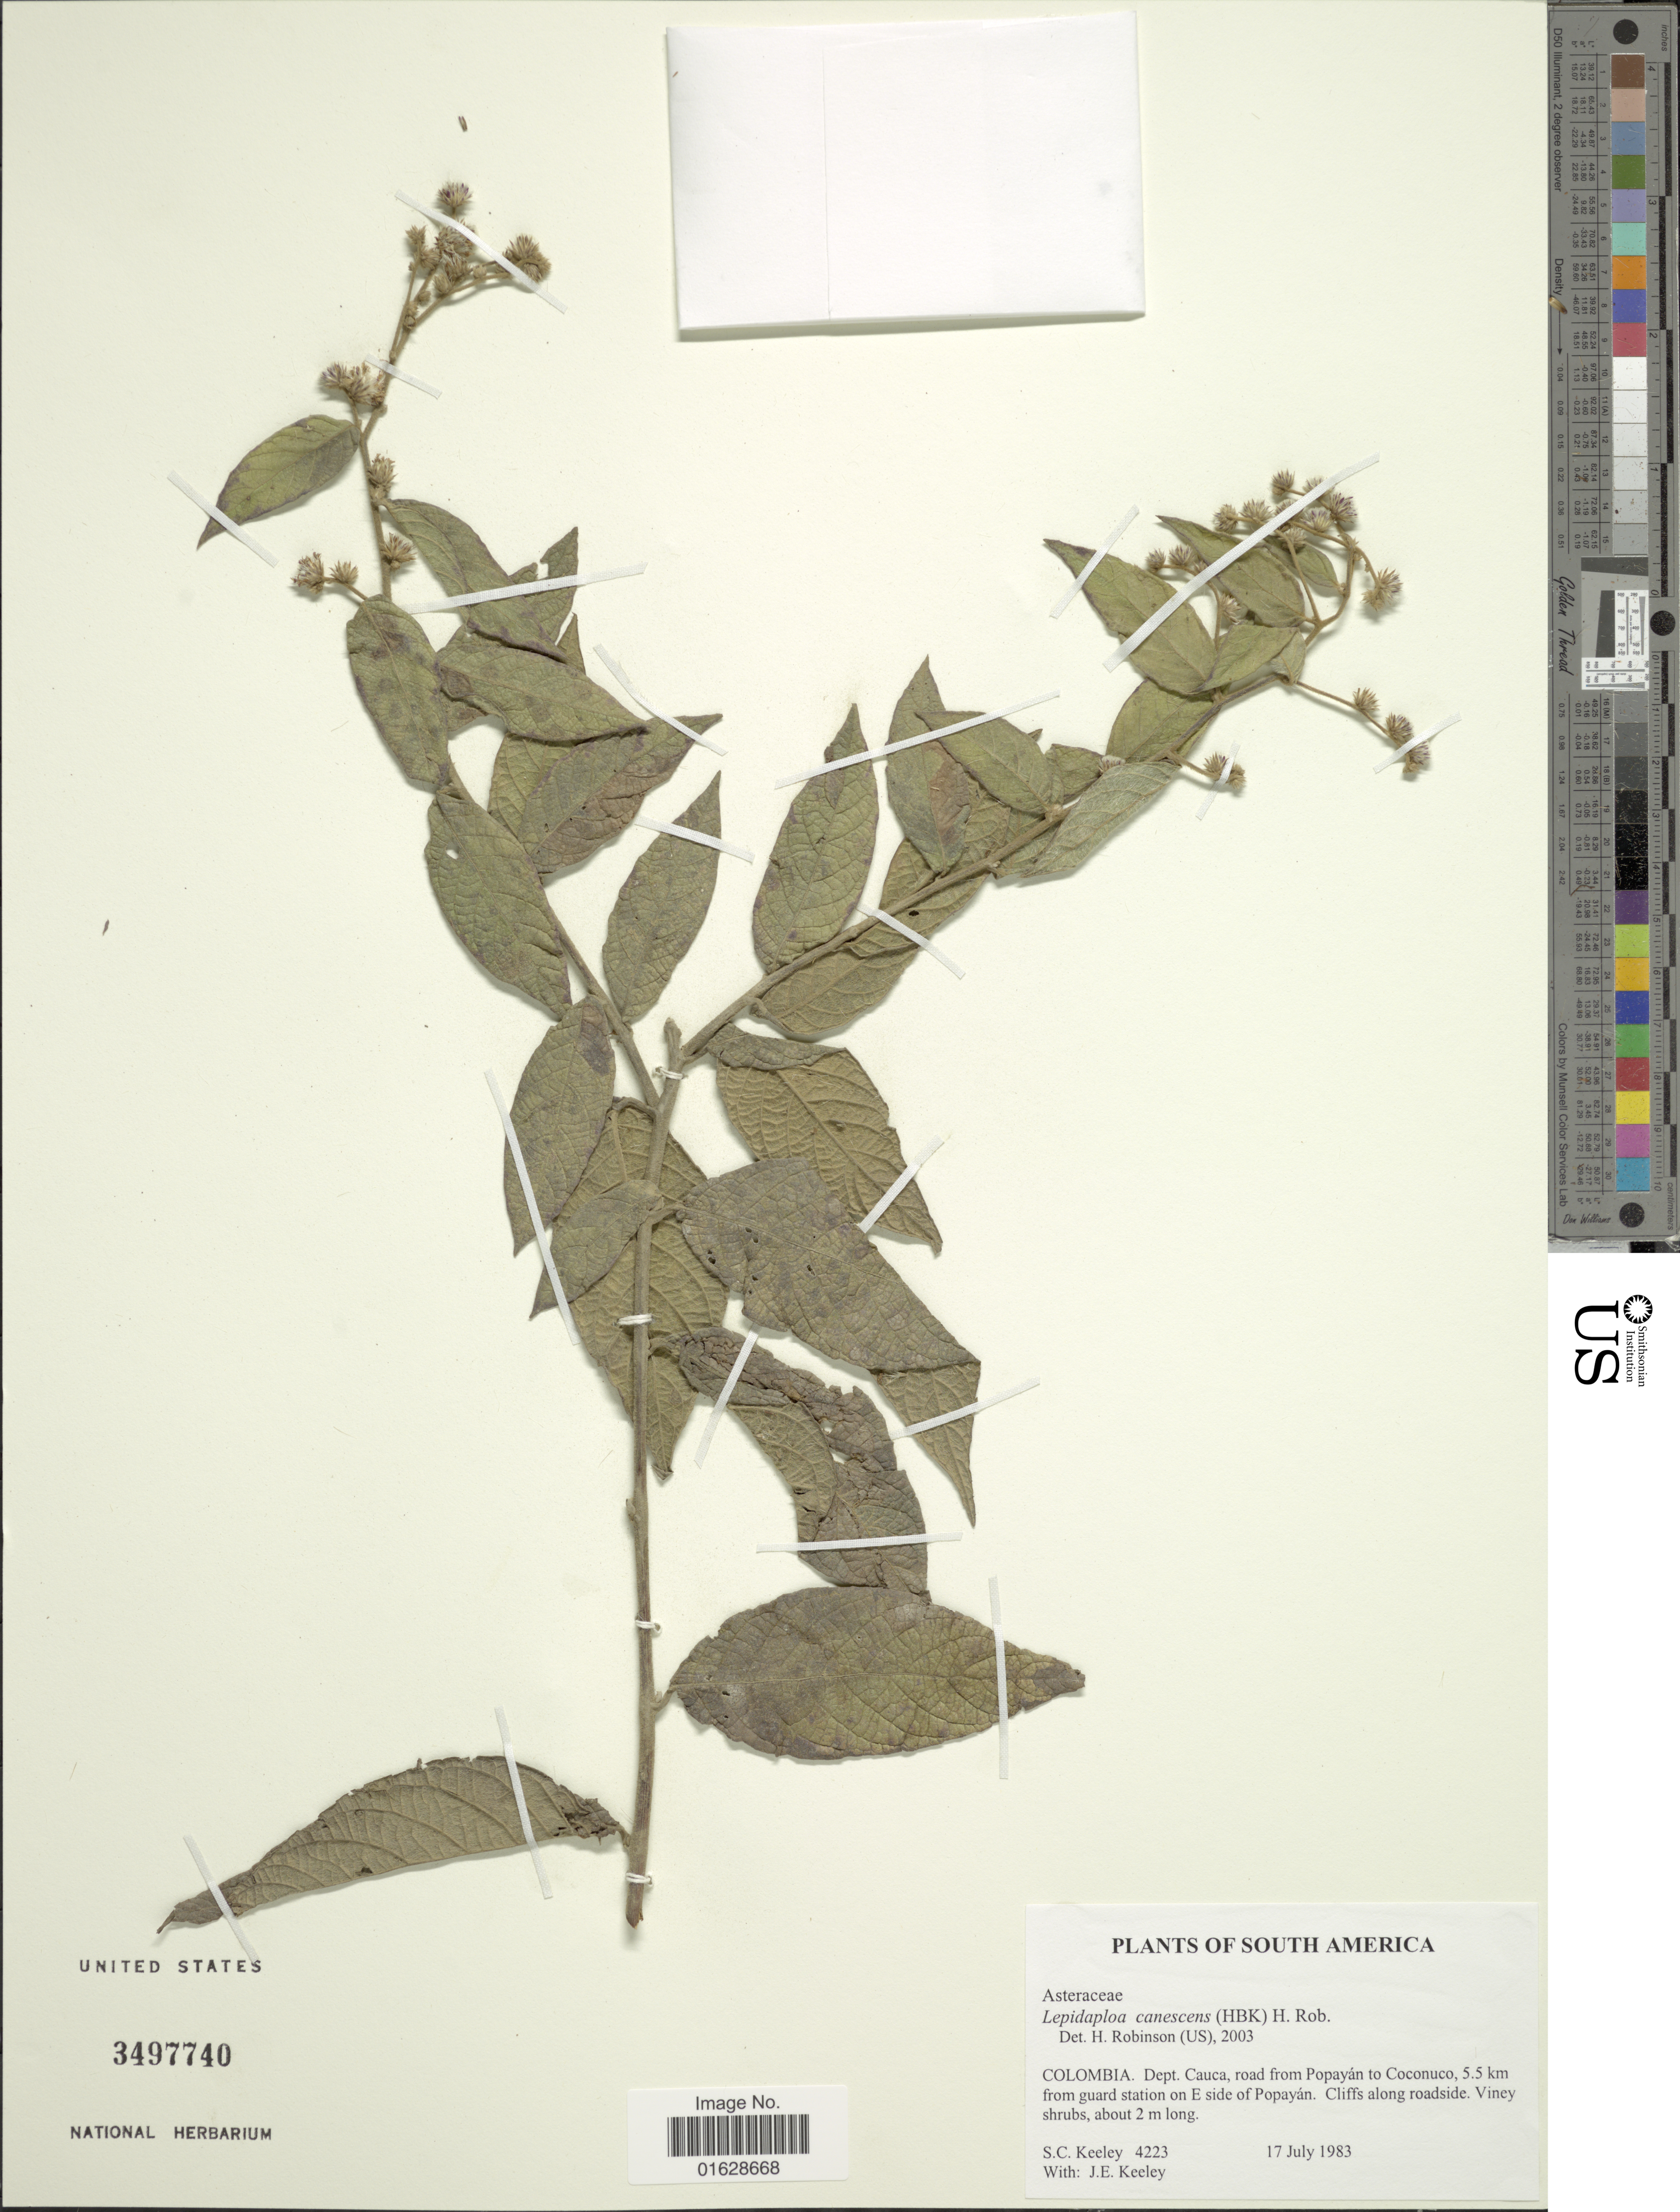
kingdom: Plantae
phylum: Tracheophyta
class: Magnoliopsida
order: Asterales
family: Asteraceae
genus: Lepidaploa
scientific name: Lepidaploa canescens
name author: (Kunth) H. Rob.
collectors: S. C. Keeley & J. E. Keeley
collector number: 4223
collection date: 1983-07-17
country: Colombia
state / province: Cauca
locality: Colombia. Dept. Cauca, road from Popayan to Coconuco. 5.5 km from guard station on E side of Popayan. Cliffs along roadside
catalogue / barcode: US 3497740